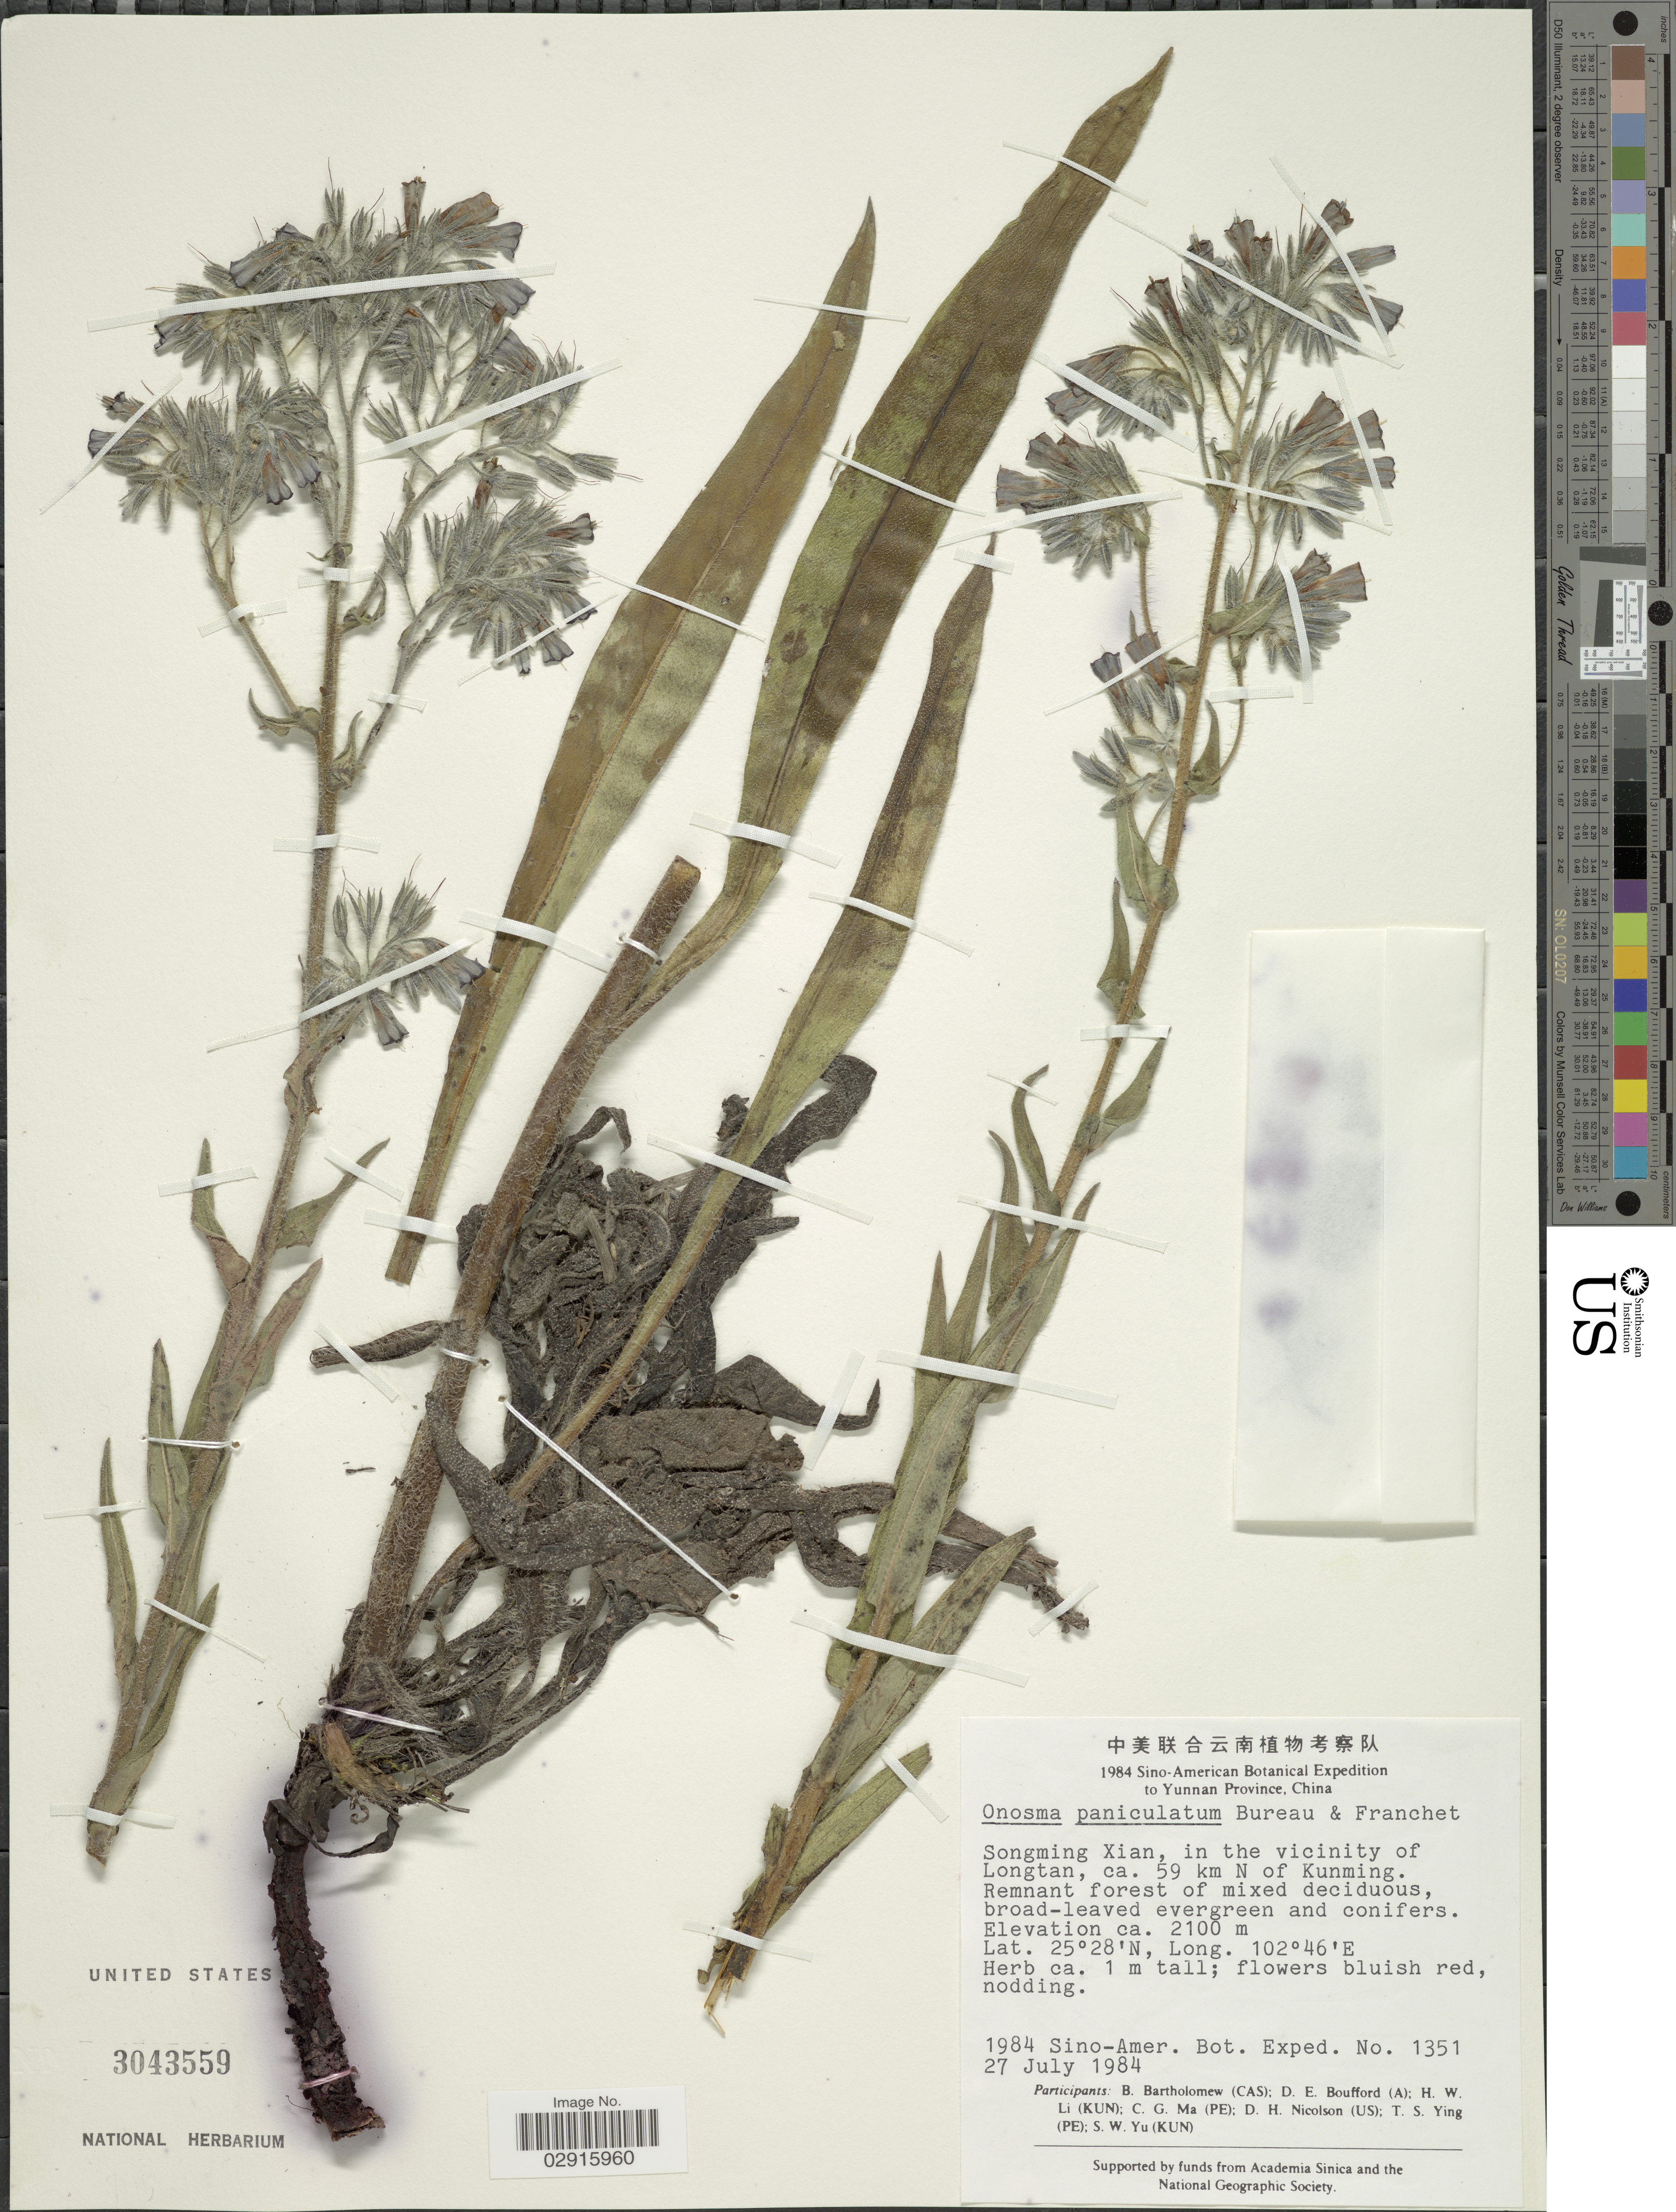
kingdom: Plantae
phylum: Tracheophyta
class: Magnoliopsida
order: Boraginales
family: Boraginaceae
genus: Onosma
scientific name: Onosma paniculata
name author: Bureau & Franch.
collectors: B. Bartholomew, D. E. Boufford, H. W. Li, C. Ma & et al.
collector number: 1351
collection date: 1984-07-27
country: China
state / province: Yunnan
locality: Songming Xian, in the vicinity of Longtan, ca. 59 km N of Kunming.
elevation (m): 2100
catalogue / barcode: US 3043559